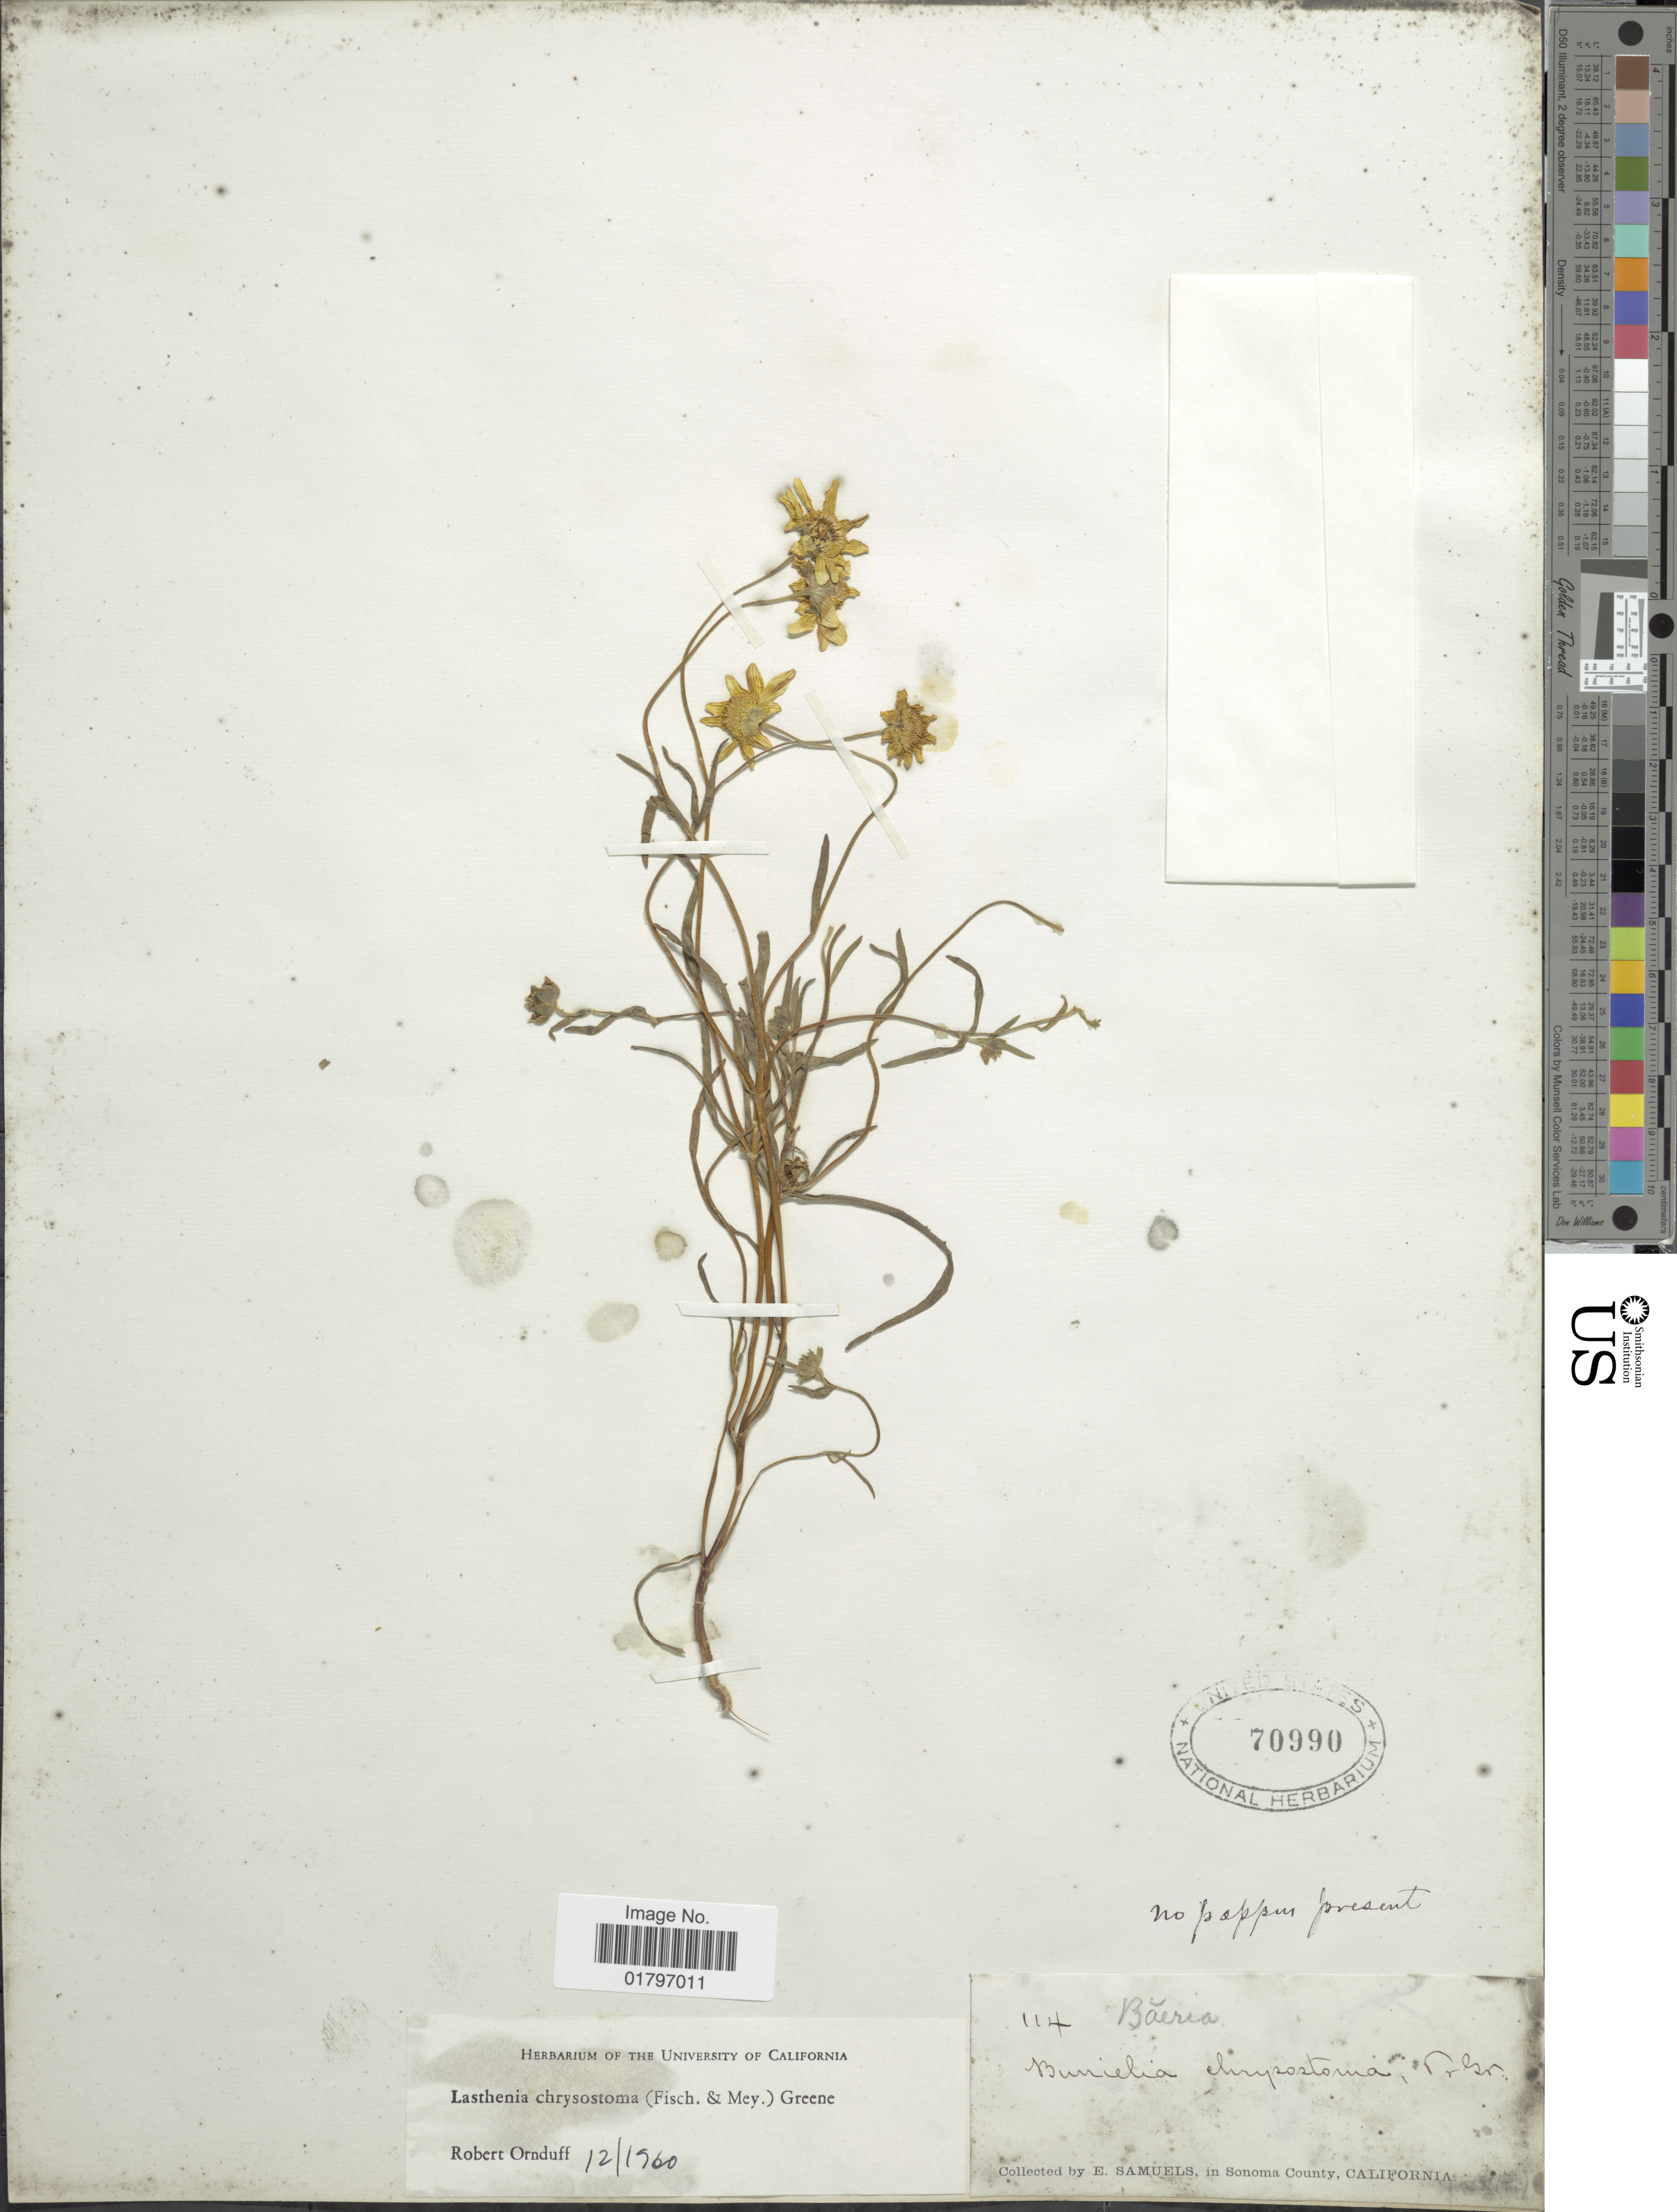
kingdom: Plantae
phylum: Tracheophyta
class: Magnoliopsida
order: Asterales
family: Asteraceae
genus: Lasthenia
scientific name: Lasthenia chrysostoma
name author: (Fisch. & C.A. Mey.) Greene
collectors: E. Samuels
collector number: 114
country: United States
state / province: California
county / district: Sonoma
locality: In Sonoma County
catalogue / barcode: US 70990